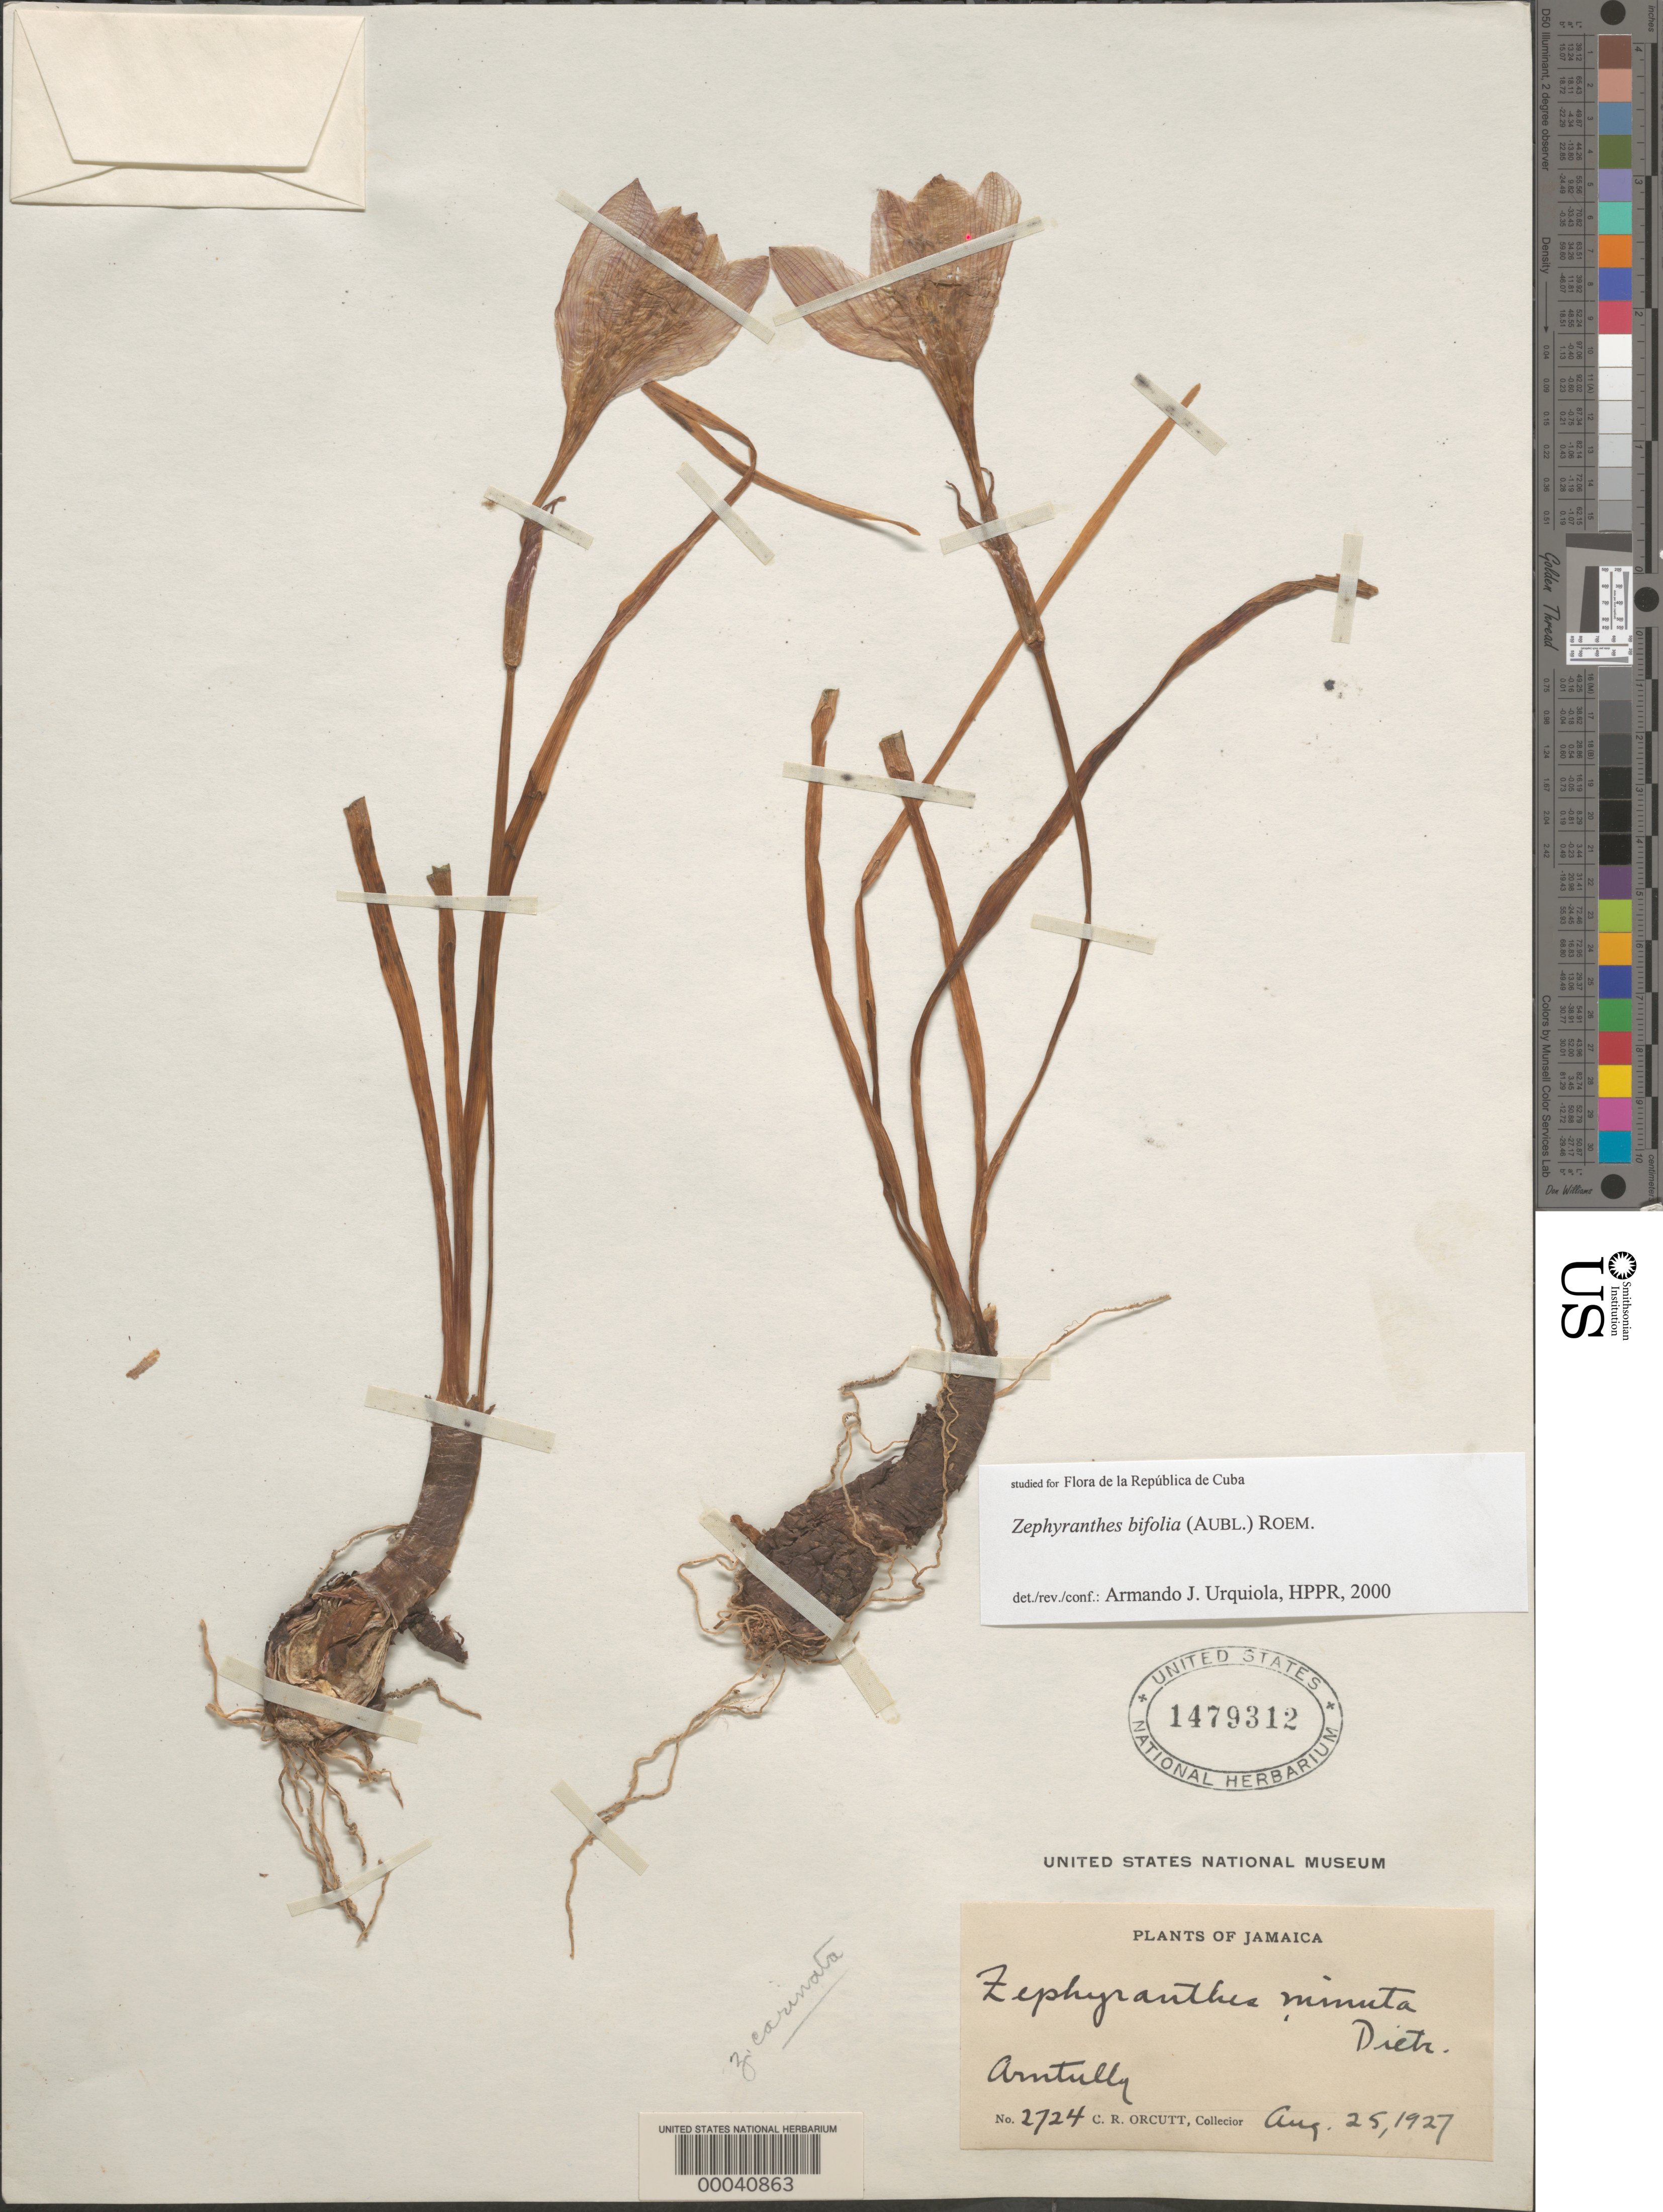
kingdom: Plantae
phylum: Tracheophyta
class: Liliopsida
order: Asparagales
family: Amaryllidaceae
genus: Zephyranthes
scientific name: Zephyranthes carinata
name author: Herb.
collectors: C. R. Orcutt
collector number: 2724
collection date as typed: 25 Aug 1927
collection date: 1927-08-25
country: Jamaica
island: Greater Antilles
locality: Arntully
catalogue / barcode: US 1479312